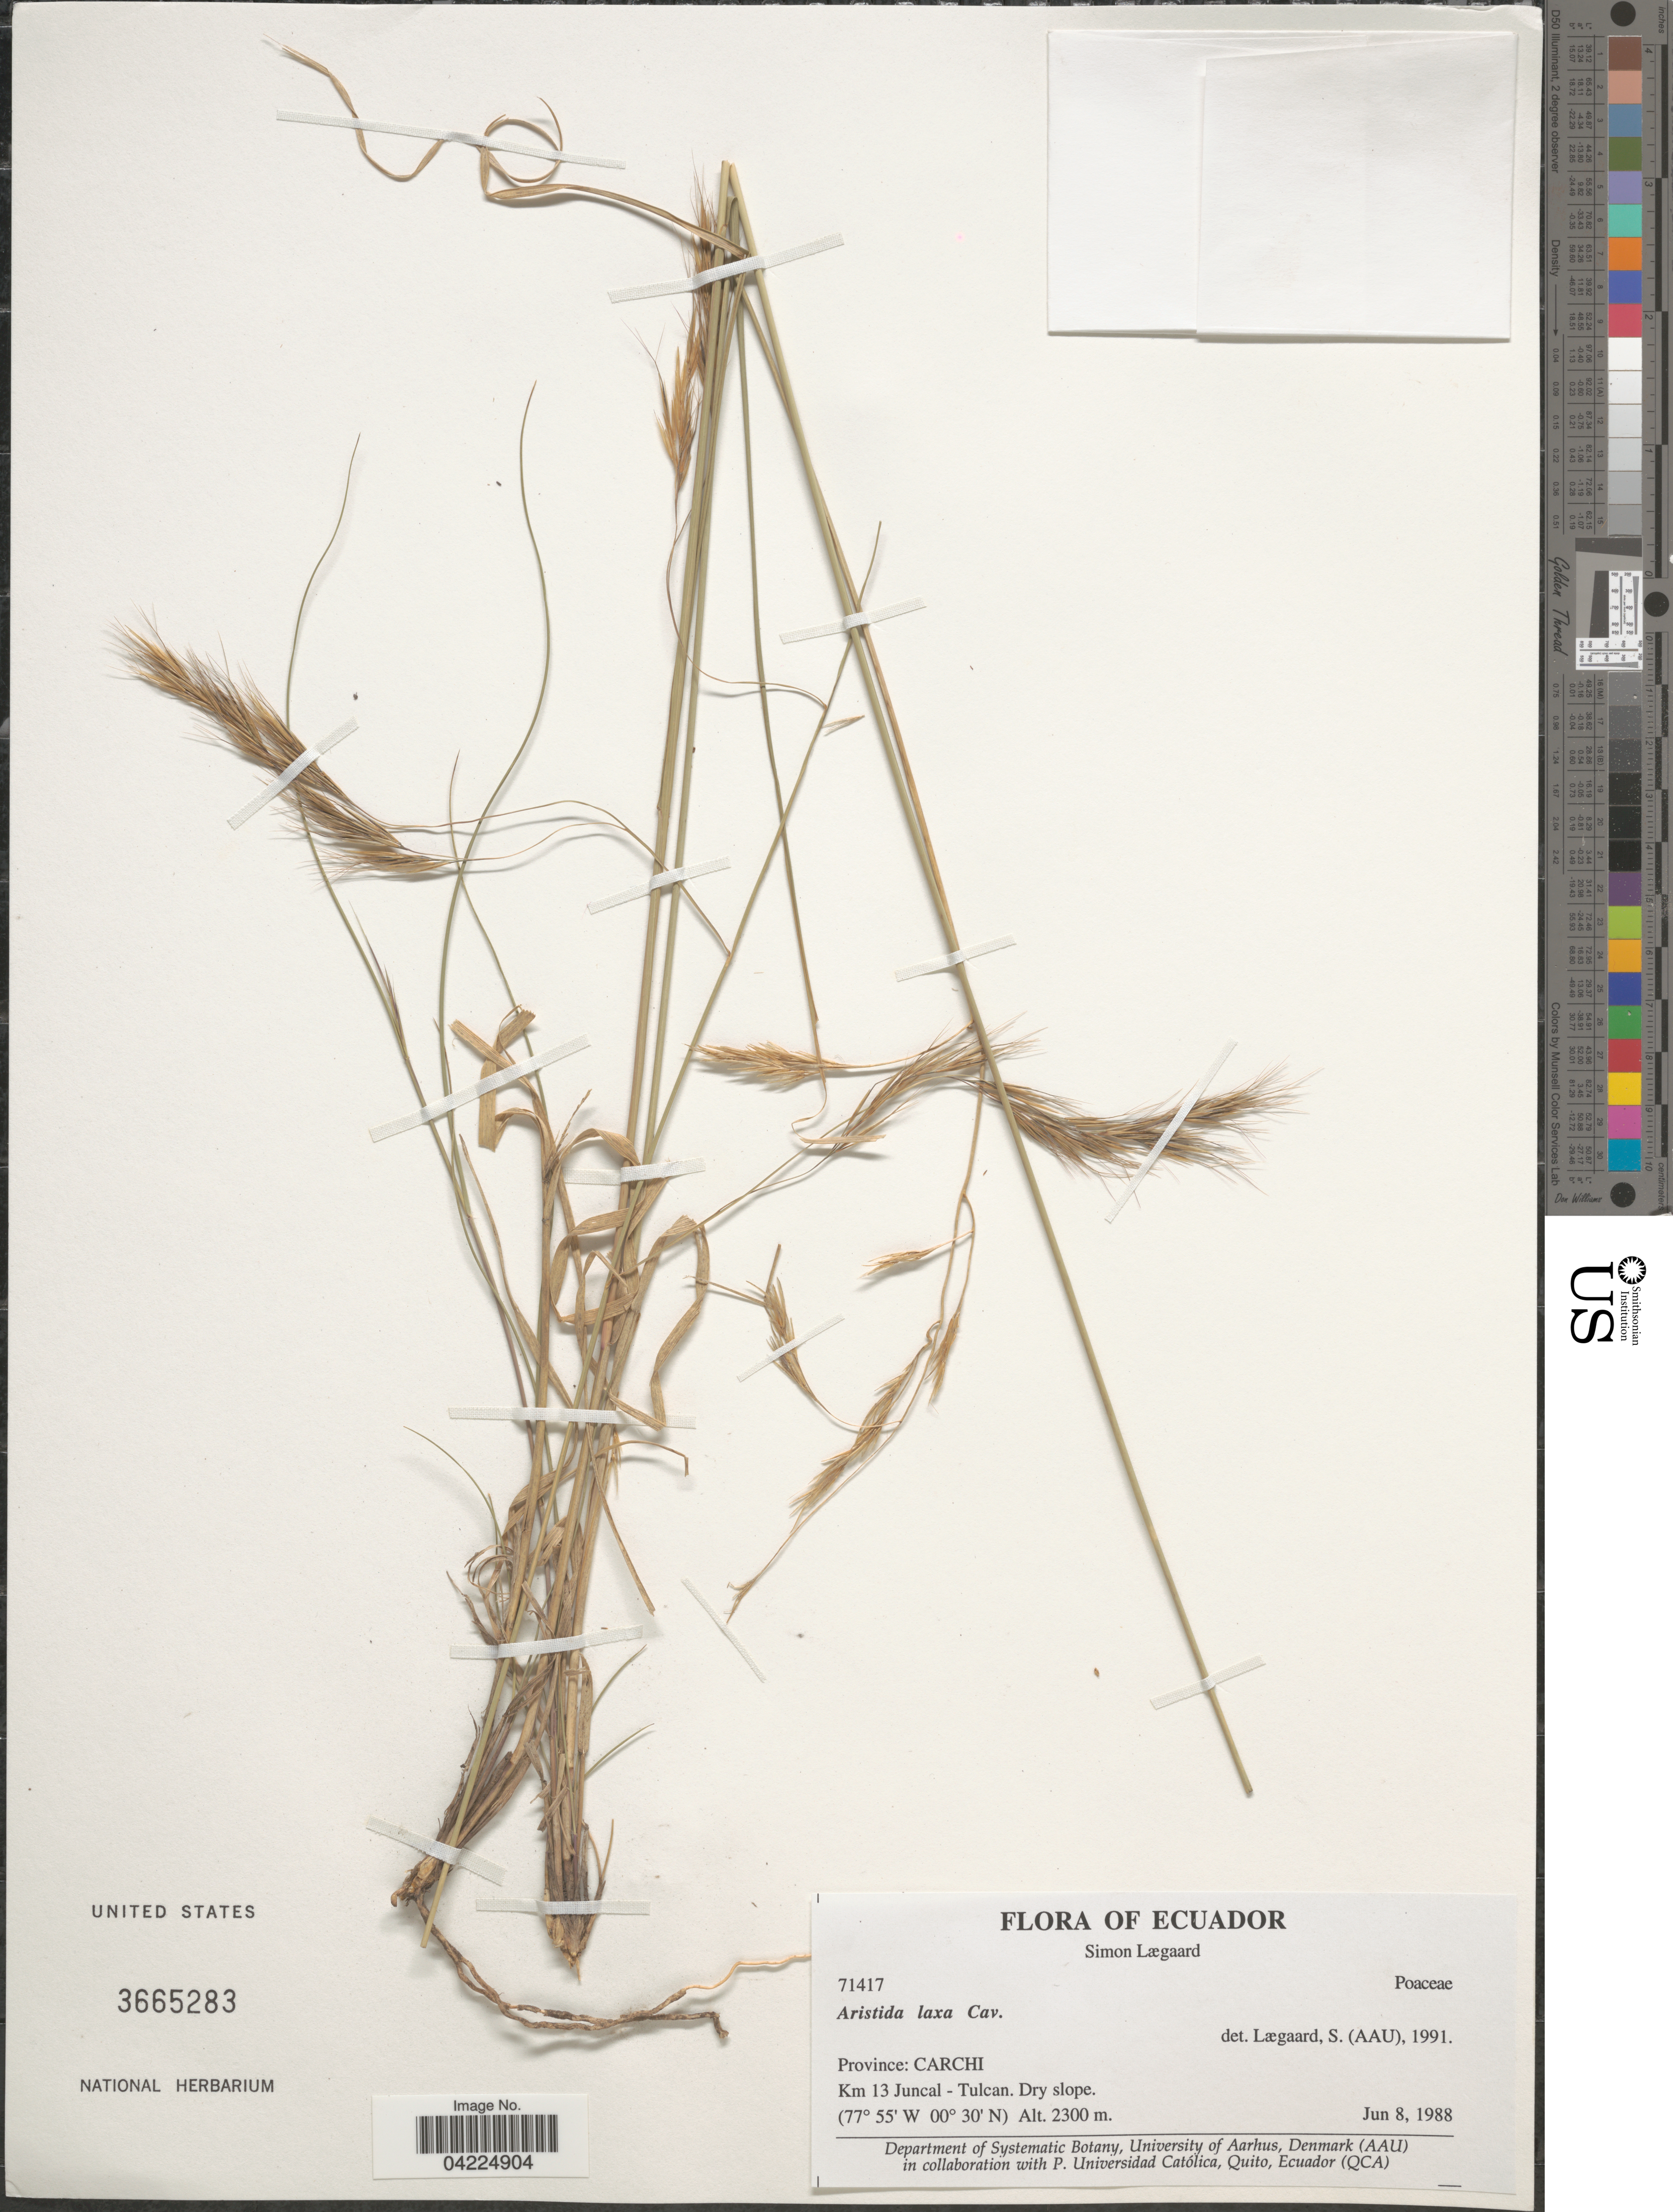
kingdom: Plantae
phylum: Tracheophyta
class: Liliopsida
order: Poales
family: Poaceae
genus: Aristida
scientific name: Aristida laxa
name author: Cav.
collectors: S. Lægaard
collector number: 71417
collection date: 1988-06-08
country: Ecuador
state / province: Carchi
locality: Km 13 Juncal - Tulcan. Dry slope.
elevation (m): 2300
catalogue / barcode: US 3665283